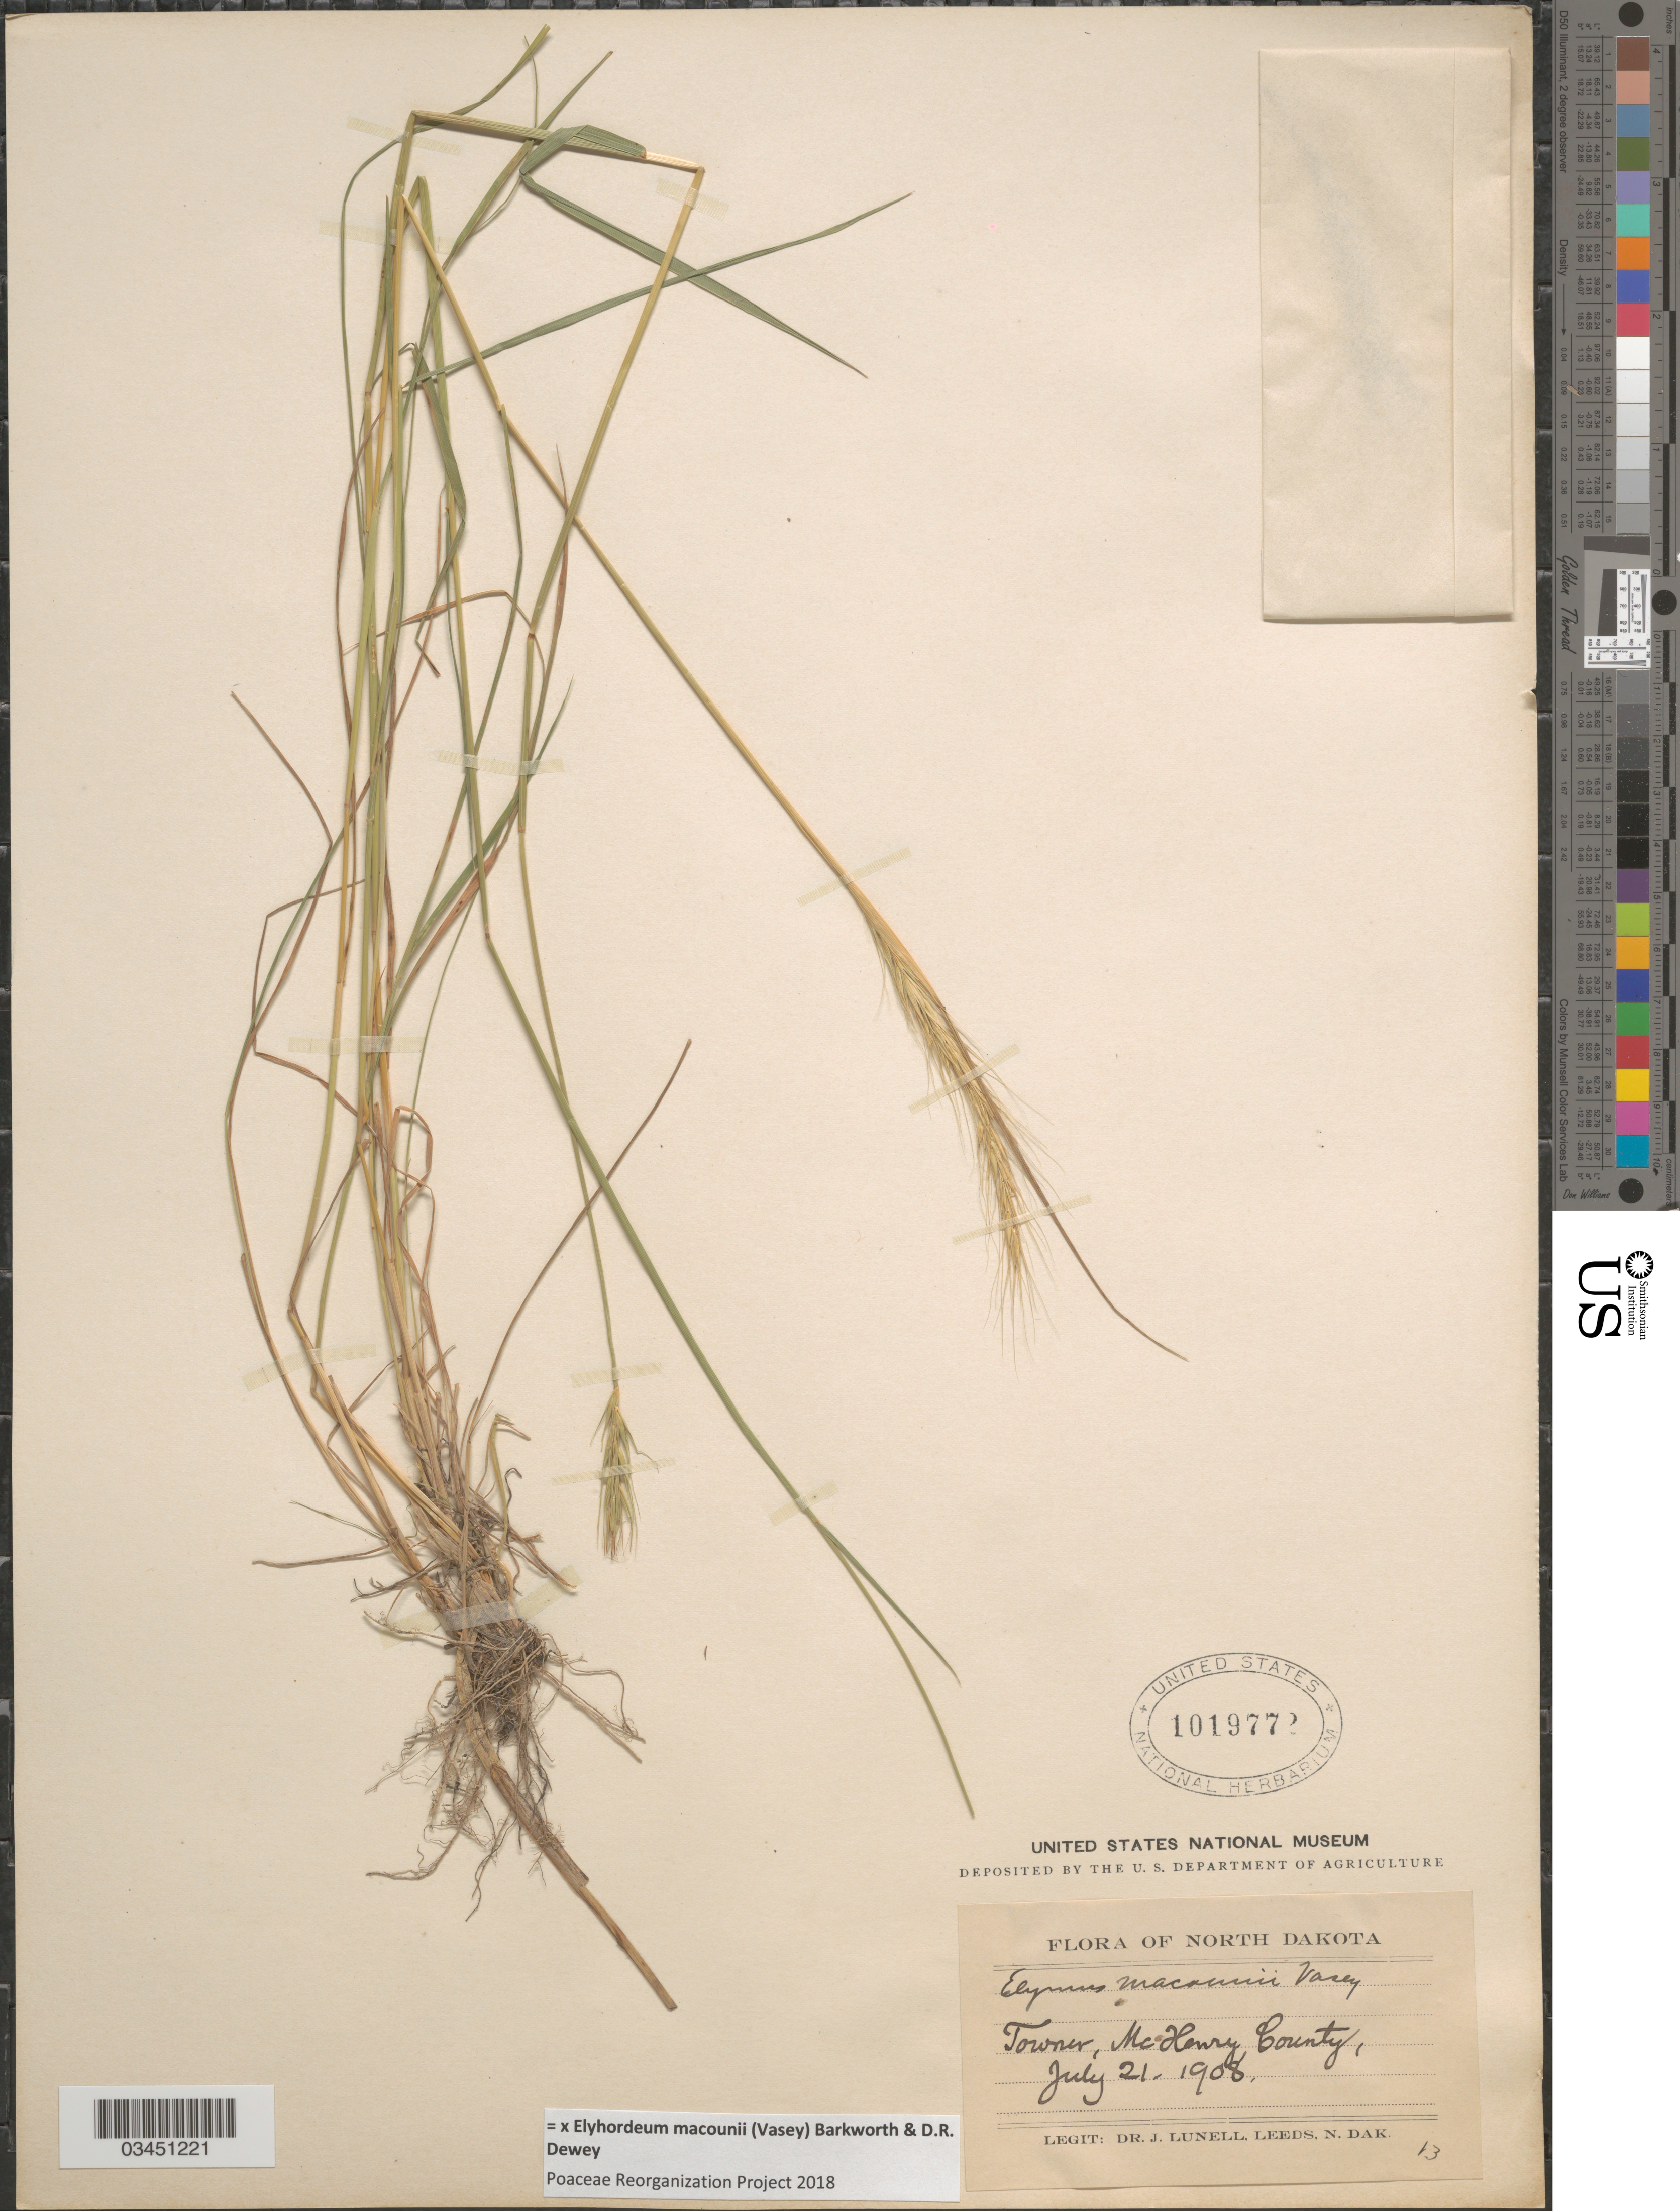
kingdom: Plantae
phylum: Tracheophyta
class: Liliopsida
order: Poales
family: Poaceae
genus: Elyhordeum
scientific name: x Elyhordeum macounii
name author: (Vasey) Barkworth & Dewey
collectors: J. Lunell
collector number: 13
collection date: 1908-07-21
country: United States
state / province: North Dakota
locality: Towner, McHenry County.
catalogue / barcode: US 1019772